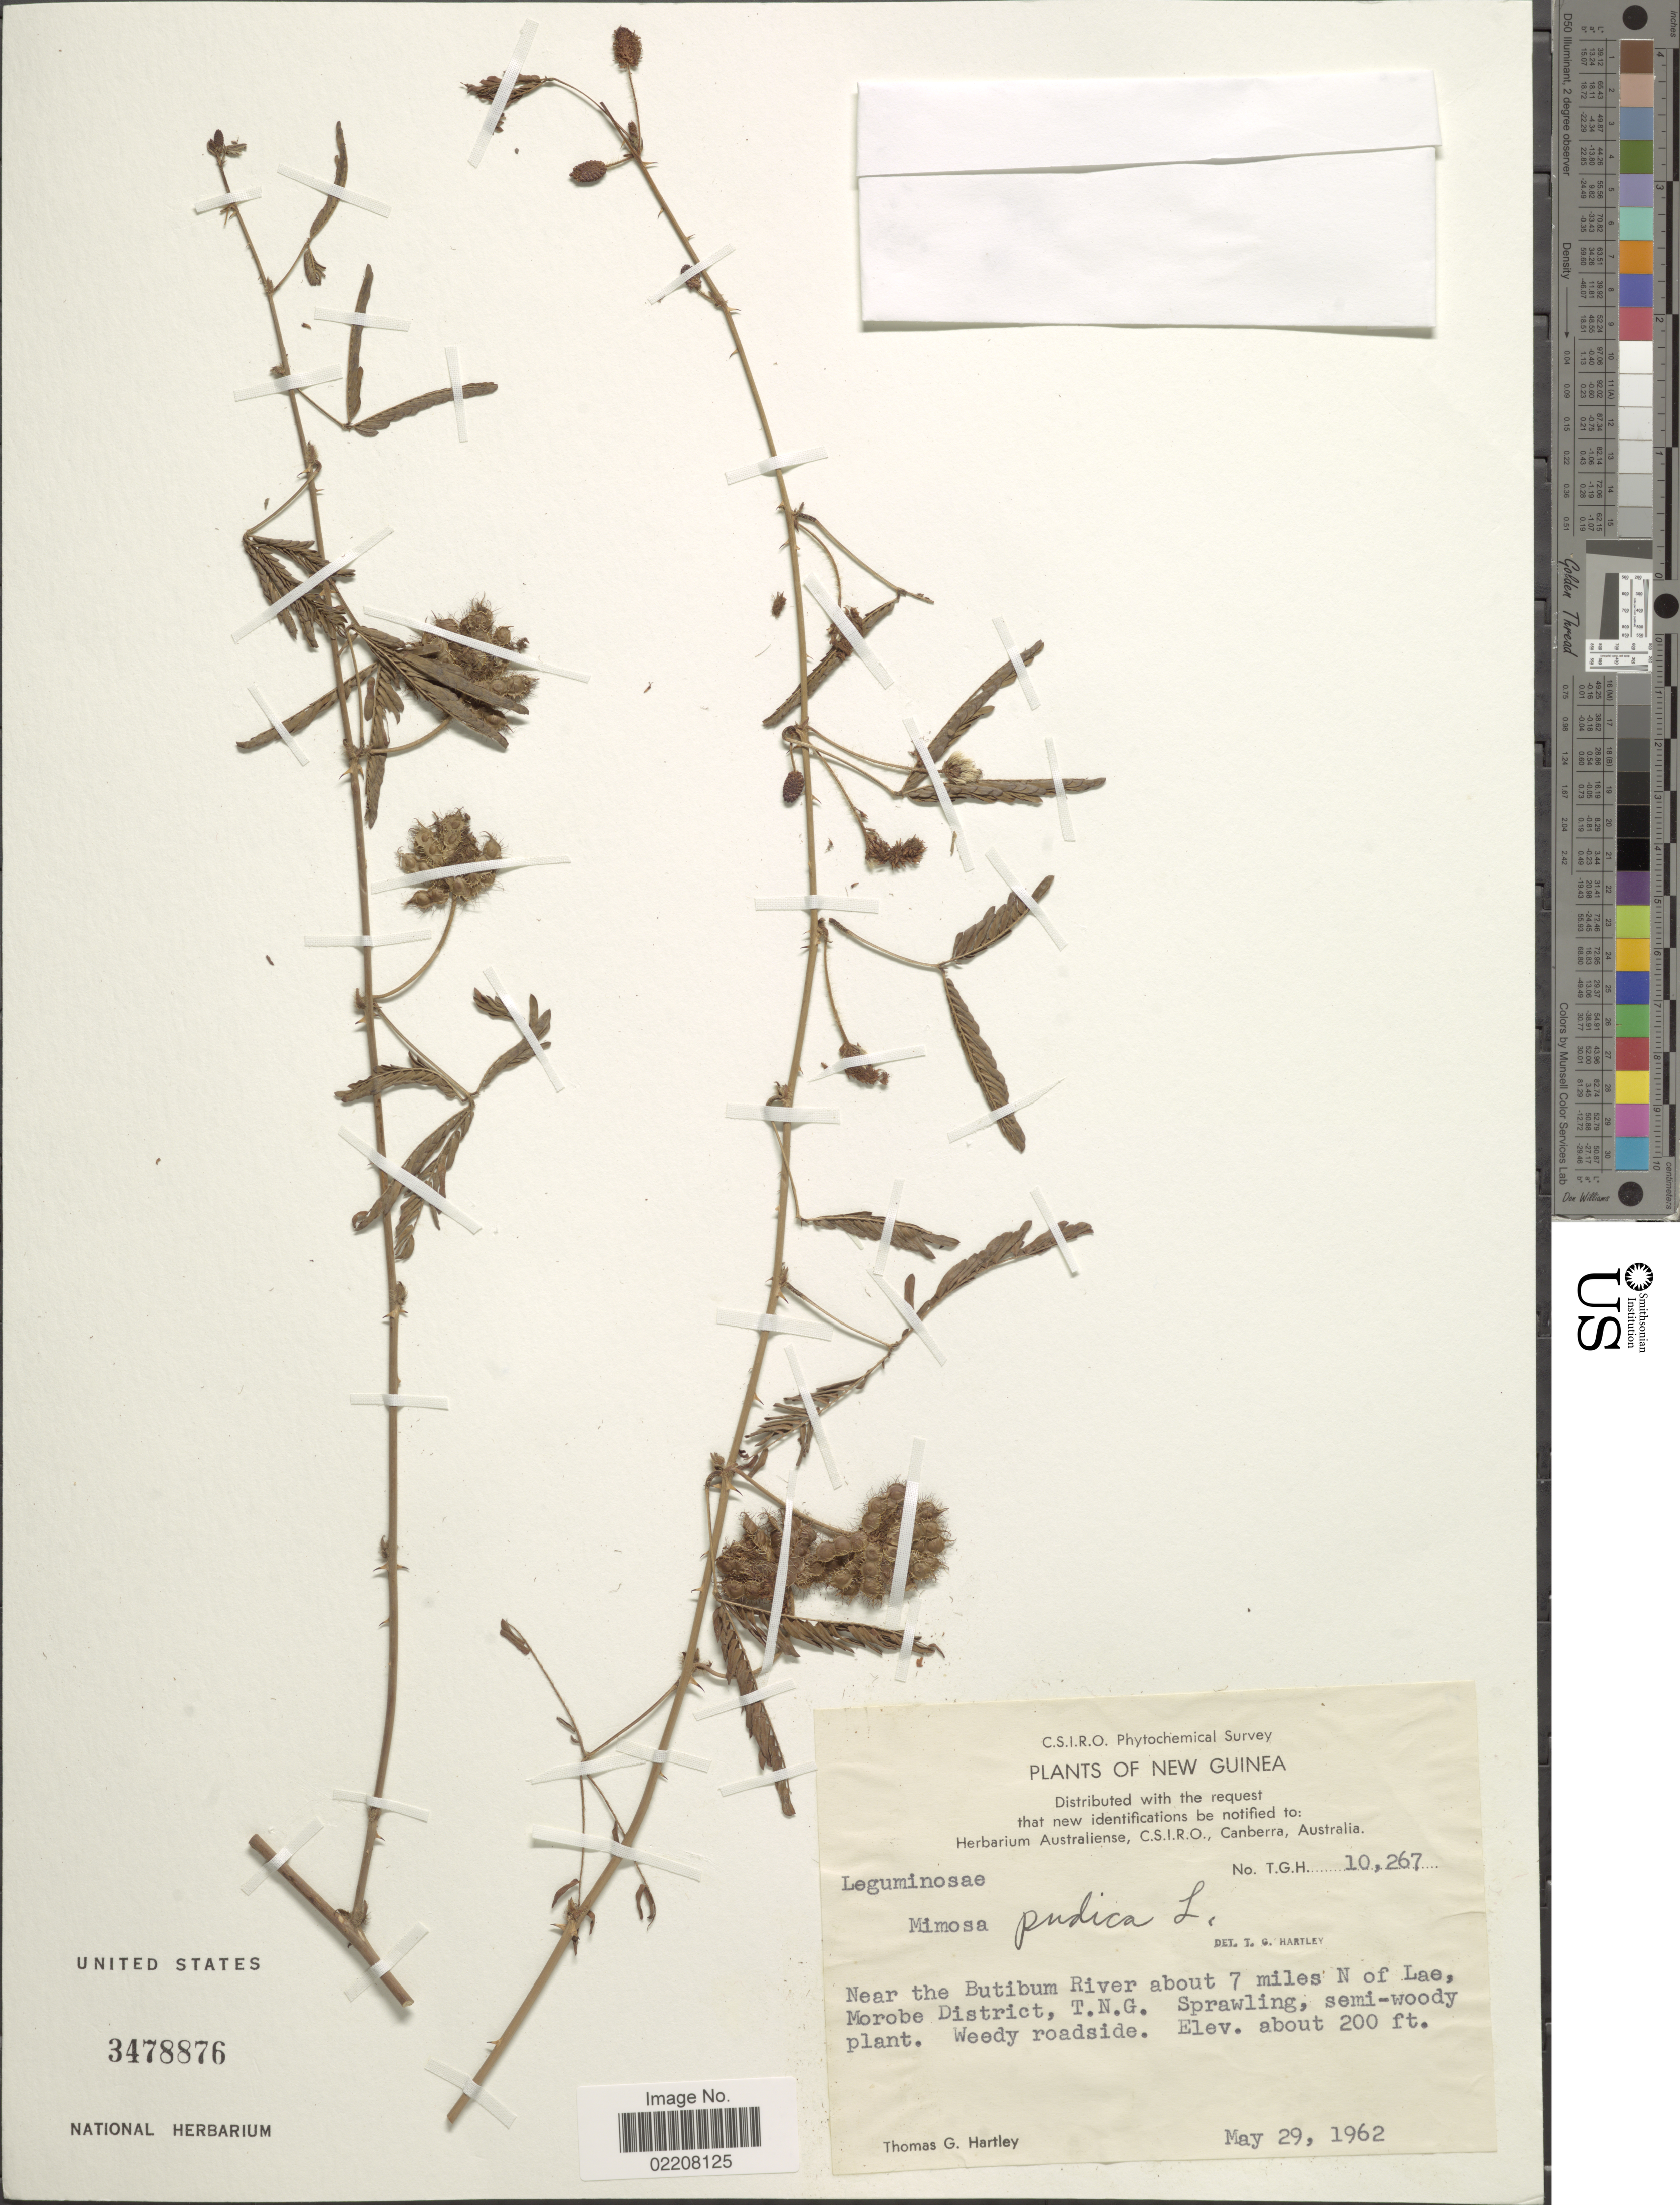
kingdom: Plantae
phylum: Tracheophyta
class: Magnoliopsida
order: Fabales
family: Fabaceae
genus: Mimosa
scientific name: Mimosa pudica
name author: L.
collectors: T. G. Hartley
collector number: T.G.H. 10267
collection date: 1962-05-29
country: Papua New Guinea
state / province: Morobe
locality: New Guinea. Near the Butibum River about 7 miles N of Lae, T.N.G.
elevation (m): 61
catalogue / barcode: US 3478876